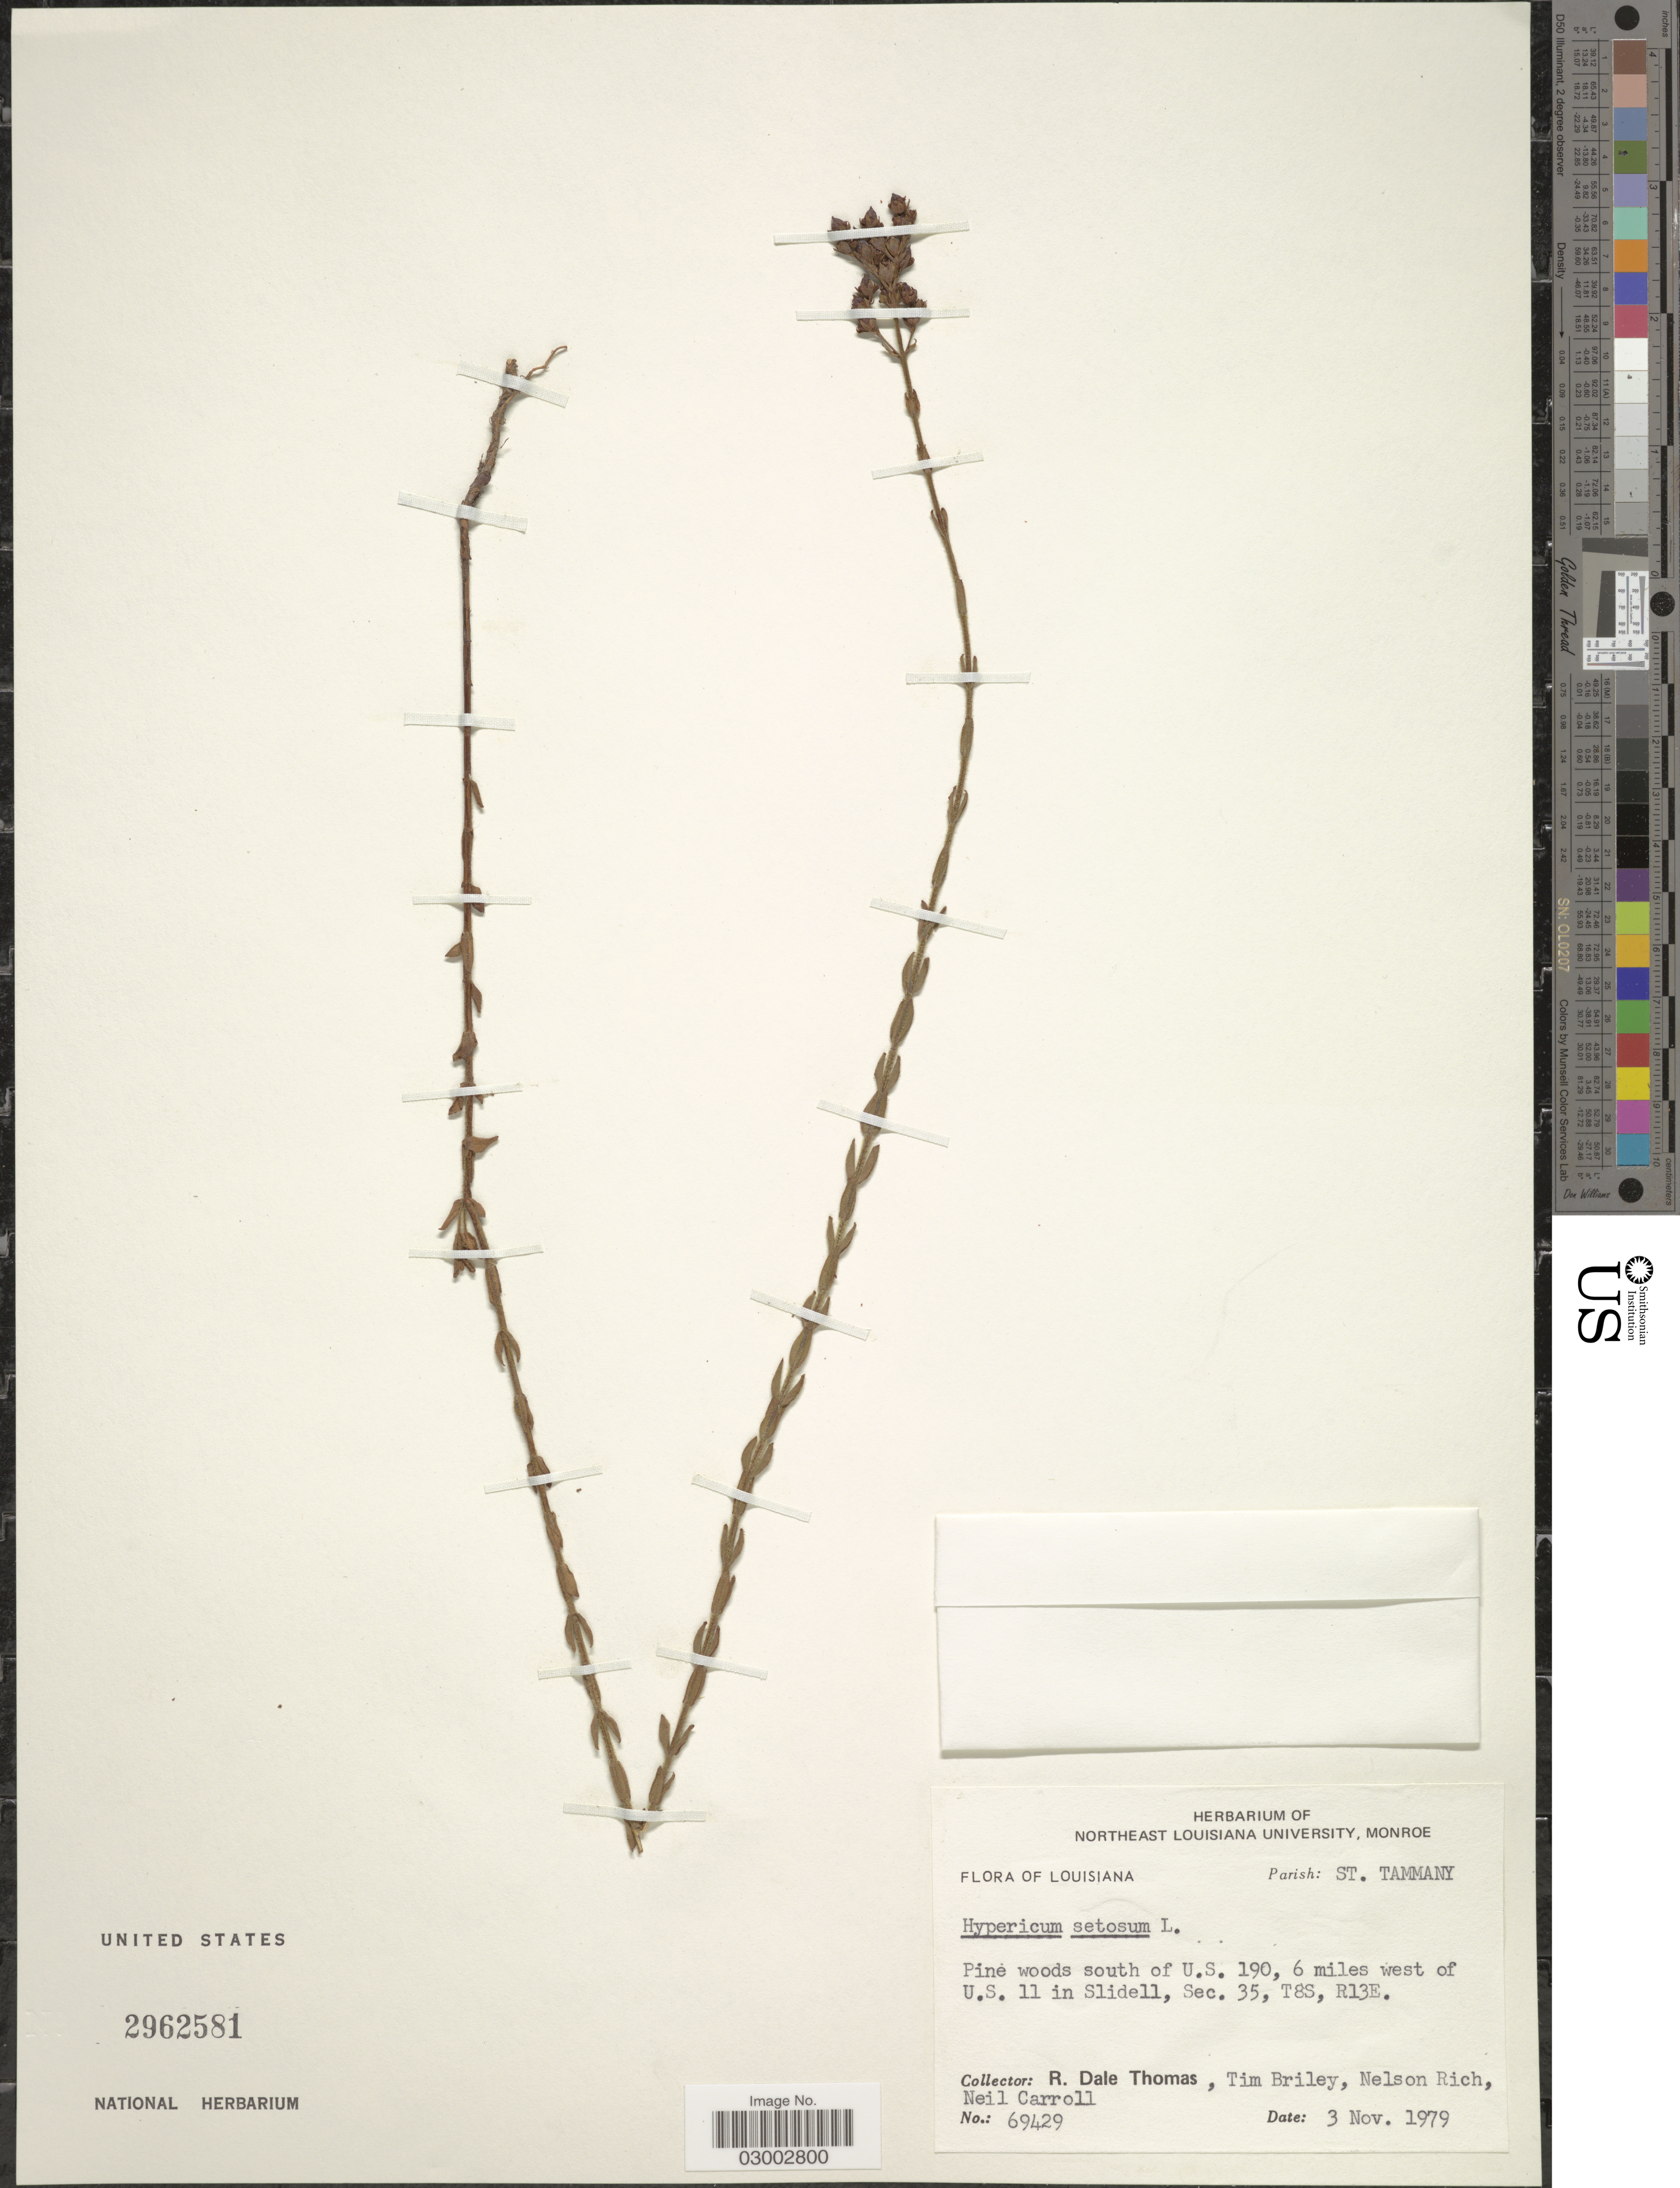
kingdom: Plantae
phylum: Tracheophyta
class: Magnoliopsida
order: Malpighiales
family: Hypericaceae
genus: Hypericum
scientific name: Hypericum setosum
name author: L.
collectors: R. Thomas, T. Briley, N. Rich & N. Carroll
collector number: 69429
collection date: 1979-11-03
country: United States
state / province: Louisiana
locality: Parish: St. Tammany. Pine woods south of U.S. 190, 6 miles west of U.S. 11 in Slidell, Sec. 35, T8S, R13E.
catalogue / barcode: US 2962581